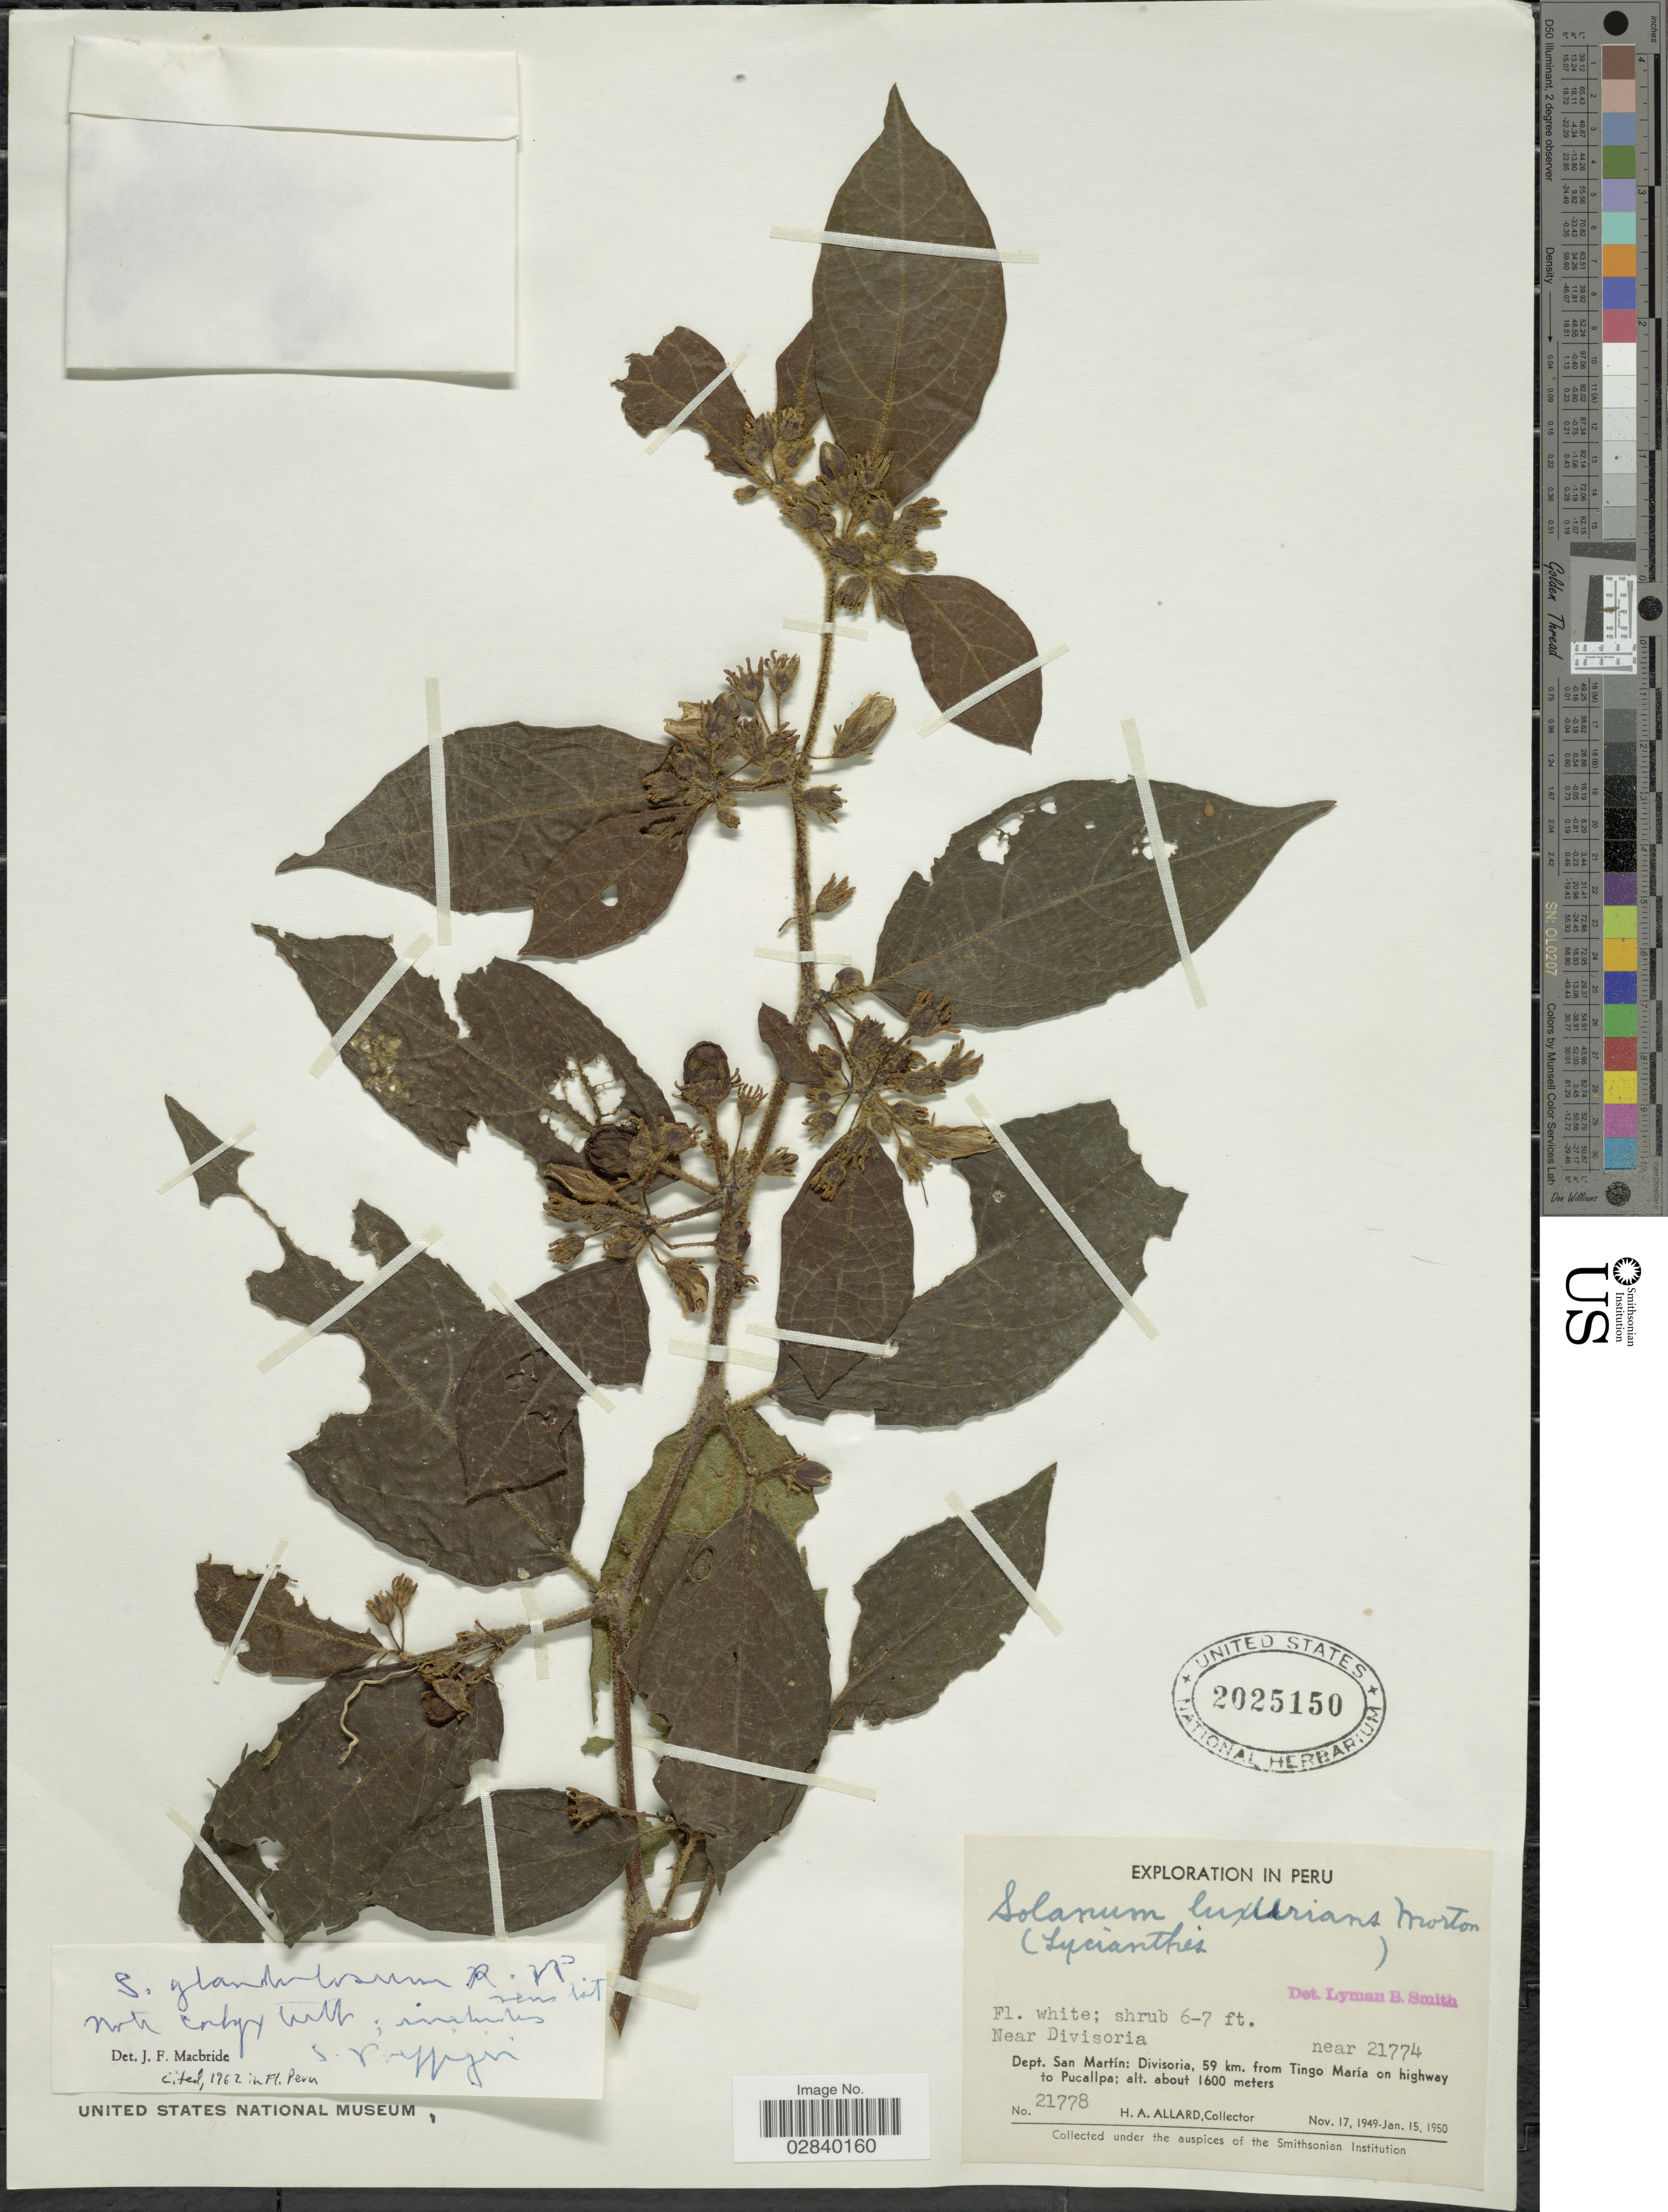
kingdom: Plantae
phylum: Tracheophyta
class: Magnoliopsida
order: Solanales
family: Solanaceae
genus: Lycianthes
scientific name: Lycianthes glandulosa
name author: (Ruiz & Pav.) Bitter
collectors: H. A. Allard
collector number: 21778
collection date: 1949-11-17/1950-01-15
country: Peru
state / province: San Martín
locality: Dept. San Martín: Divisoria, 59 km. from Tingo María on highway to Pucallpa. Near Divisoria.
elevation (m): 1600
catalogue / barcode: US 2025150